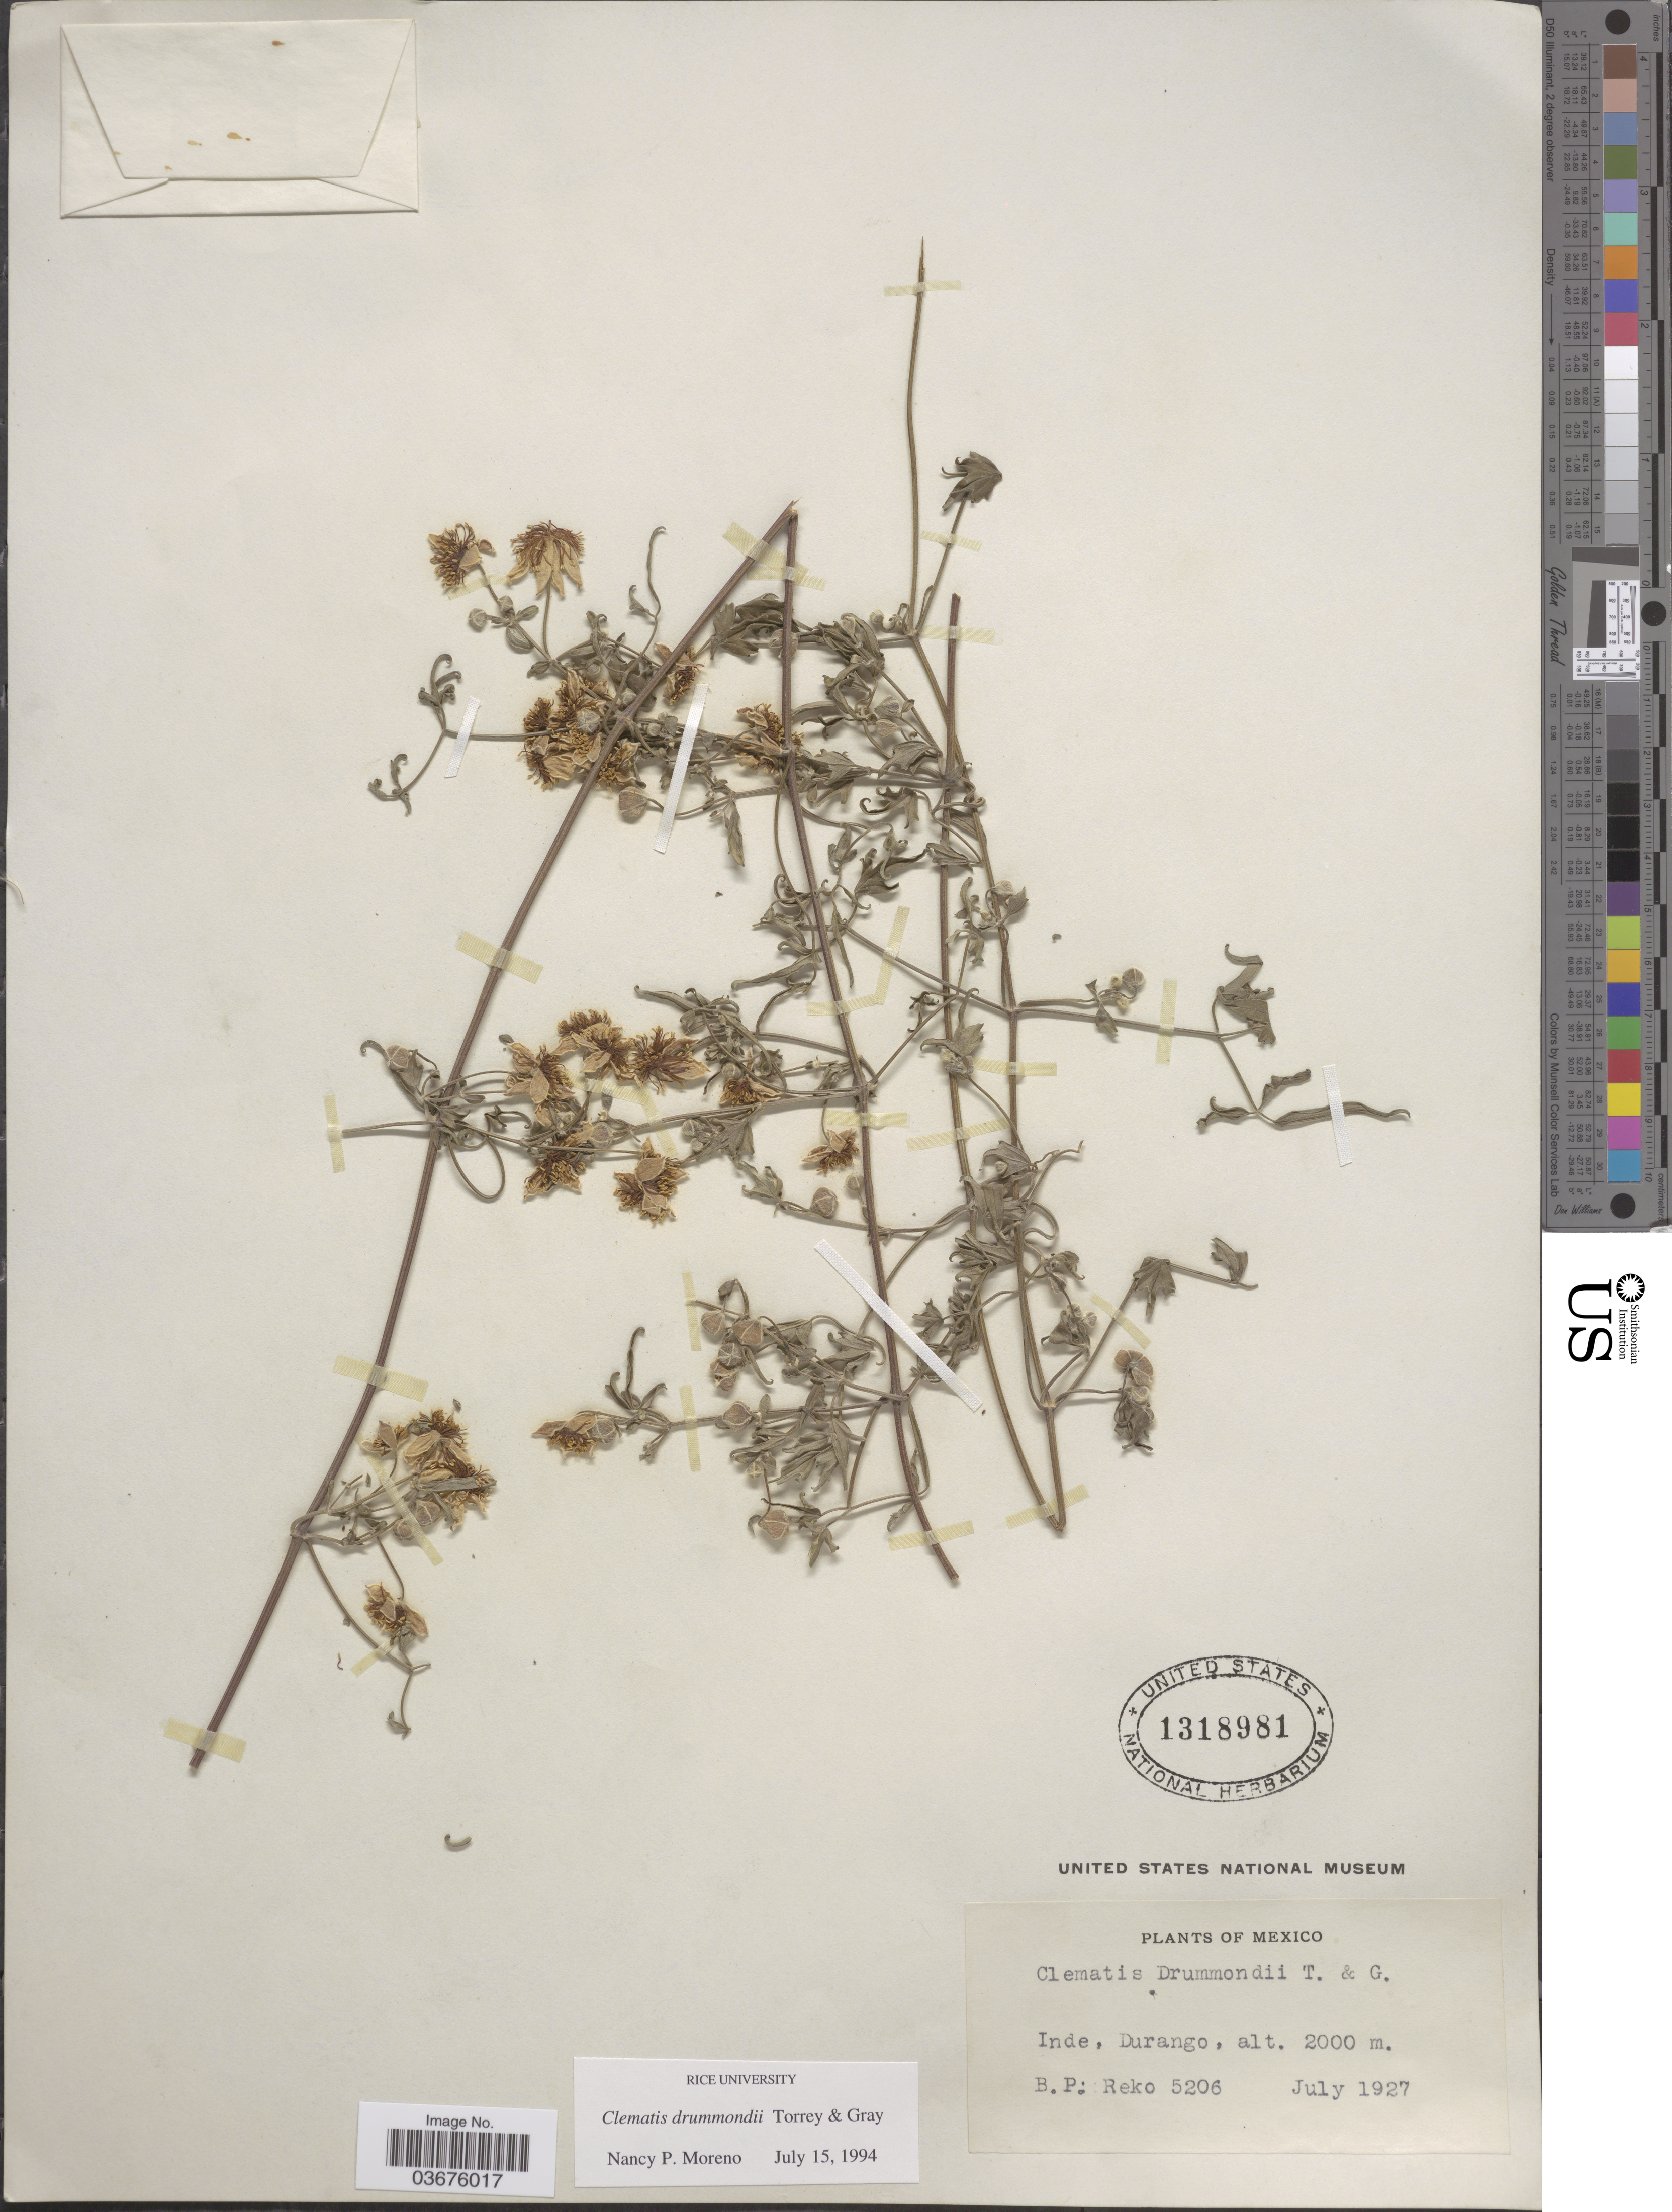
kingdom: Plantae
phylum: Tracheophyta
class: Magnoliopsida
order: Ranunculales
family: Ranunculaceae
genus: Clematis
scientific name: Clematis drummondii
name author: Torr. & A. Gray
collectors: B. P. Reko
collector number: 5206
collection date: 1927-07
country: Mexico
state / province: Durango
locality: Inde.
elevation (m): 2000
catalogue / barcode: US 1318981